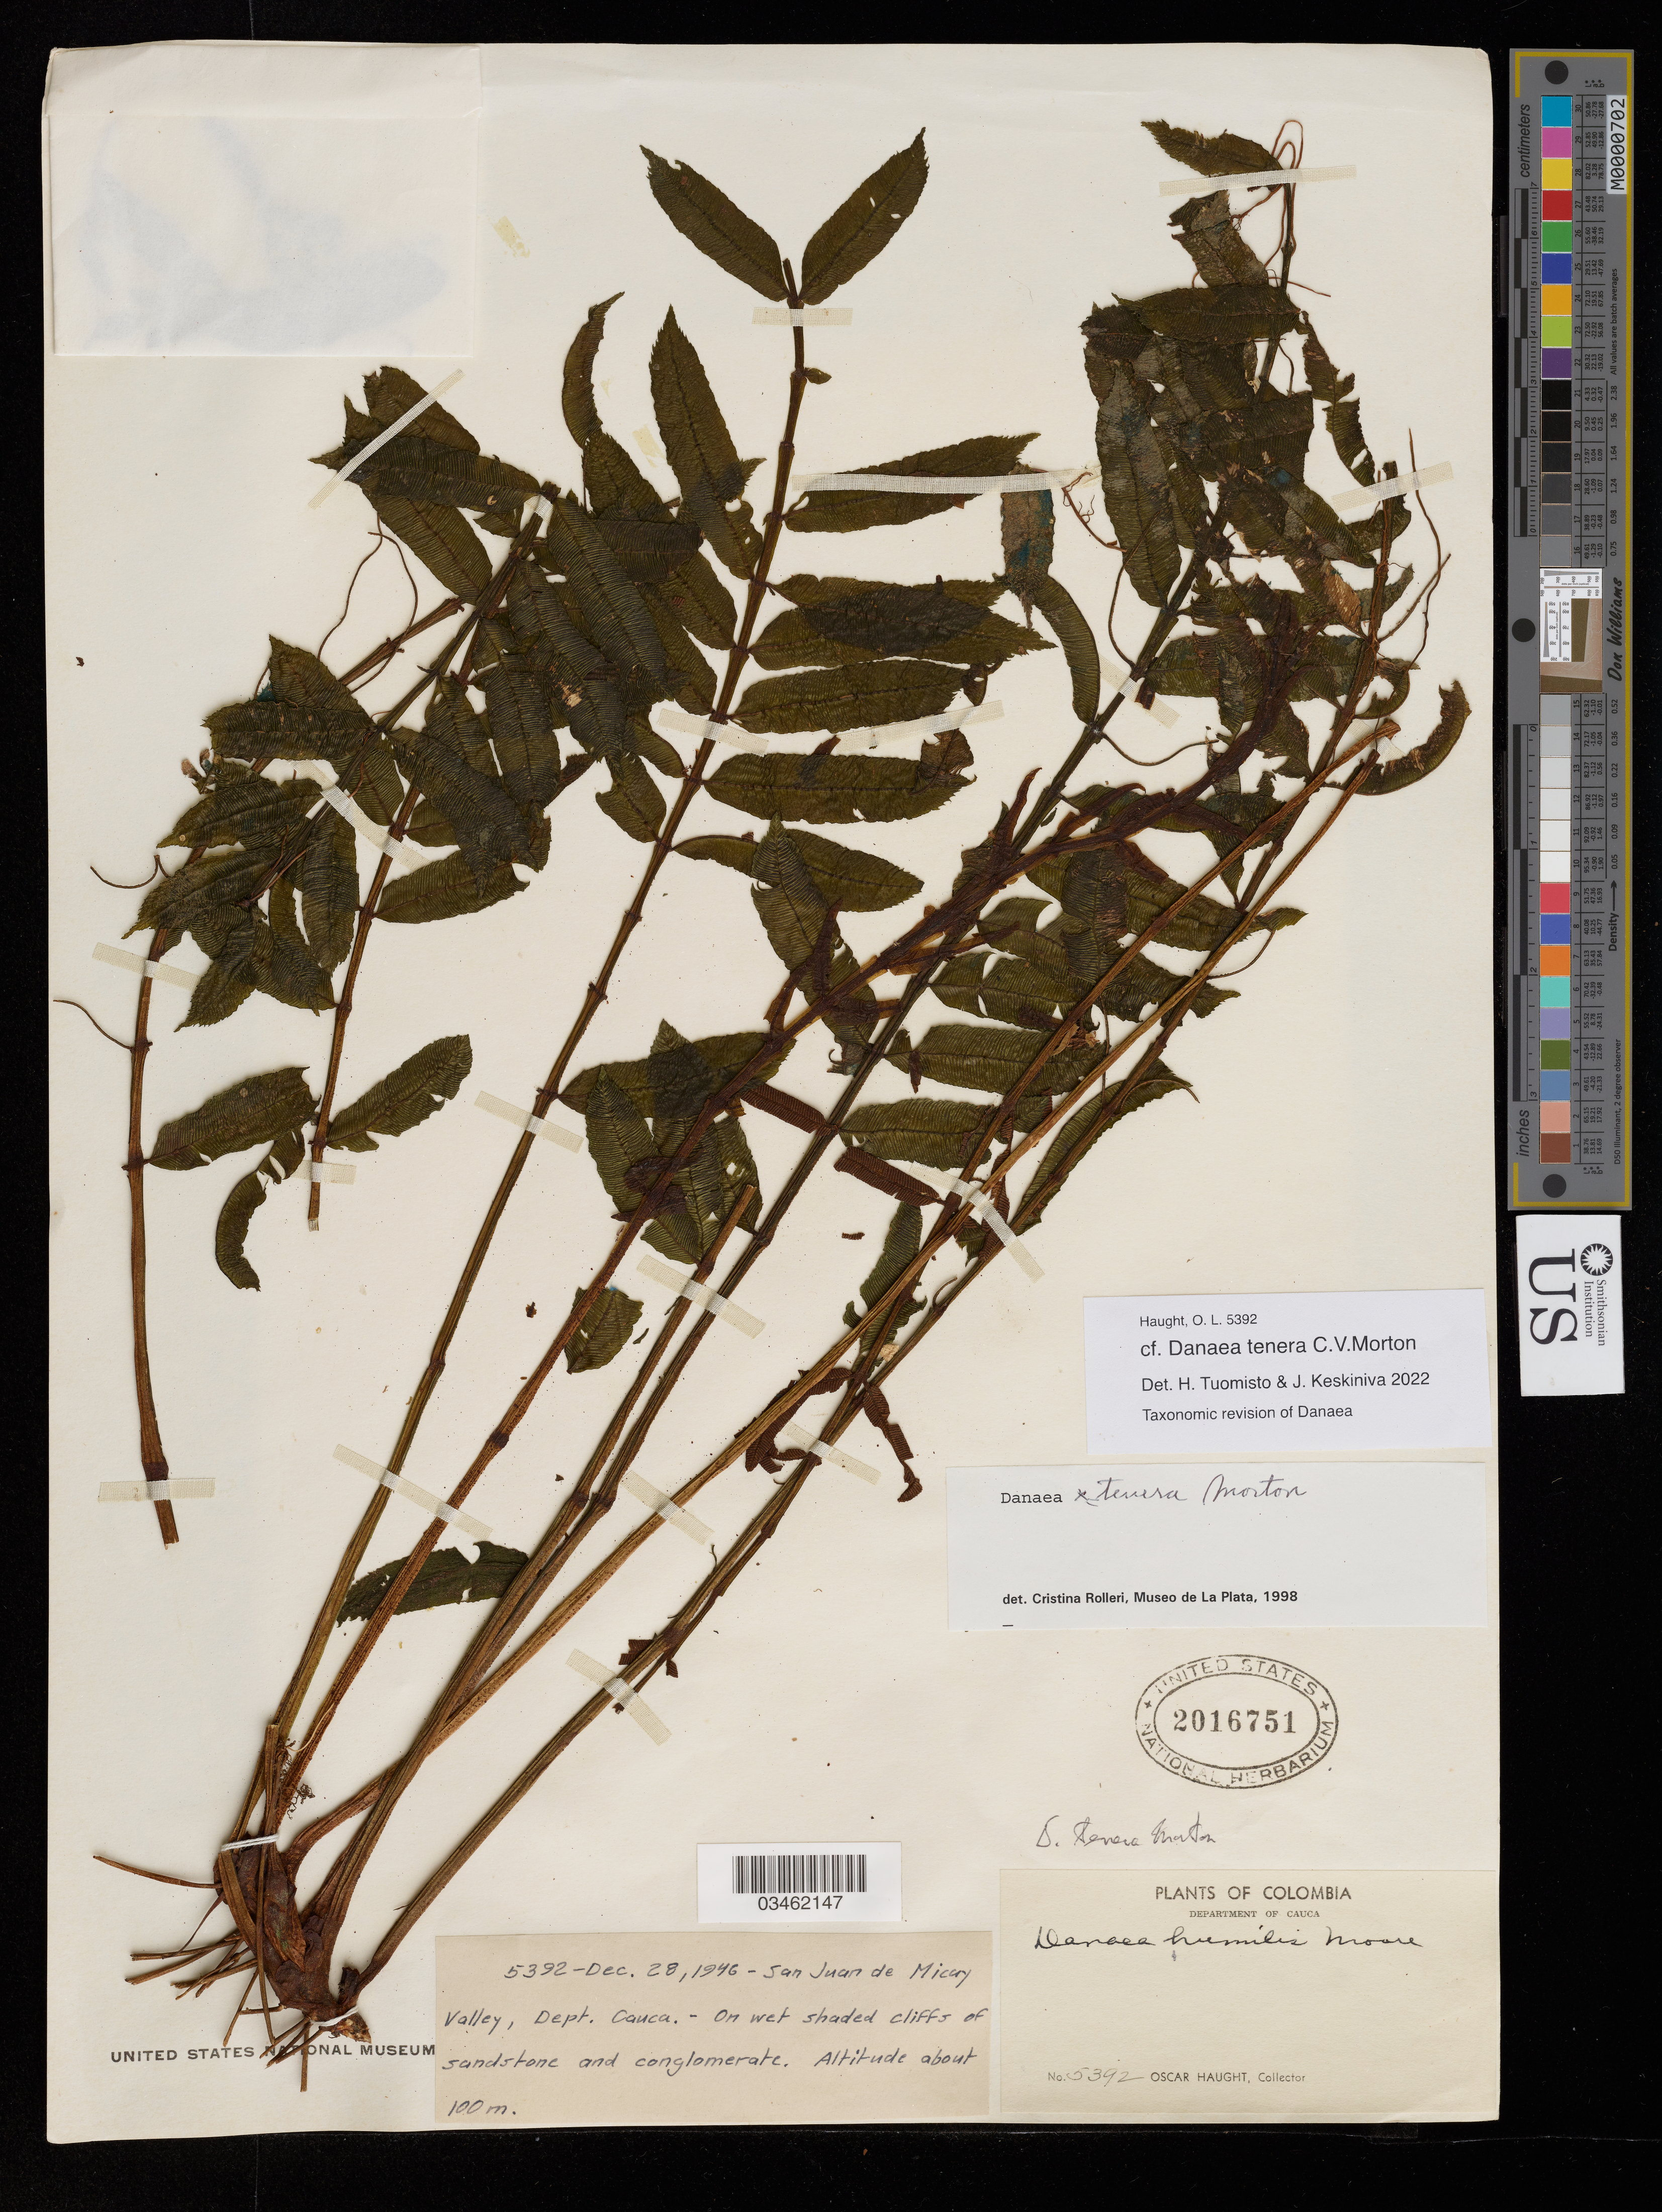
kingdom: Plantae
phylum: Tracheophyta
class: Polypodiopsida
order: Marattiales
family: Marattiaceae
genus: Danaea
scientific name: Danaea tenera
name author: C.V. Morton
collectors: O. L. Haught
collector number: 5392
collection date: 1946-12-28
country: Colombia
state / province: Cauca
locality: San Juan de Micay Valley, Dept. Cauca.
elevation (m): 100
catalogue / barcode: US 2016751